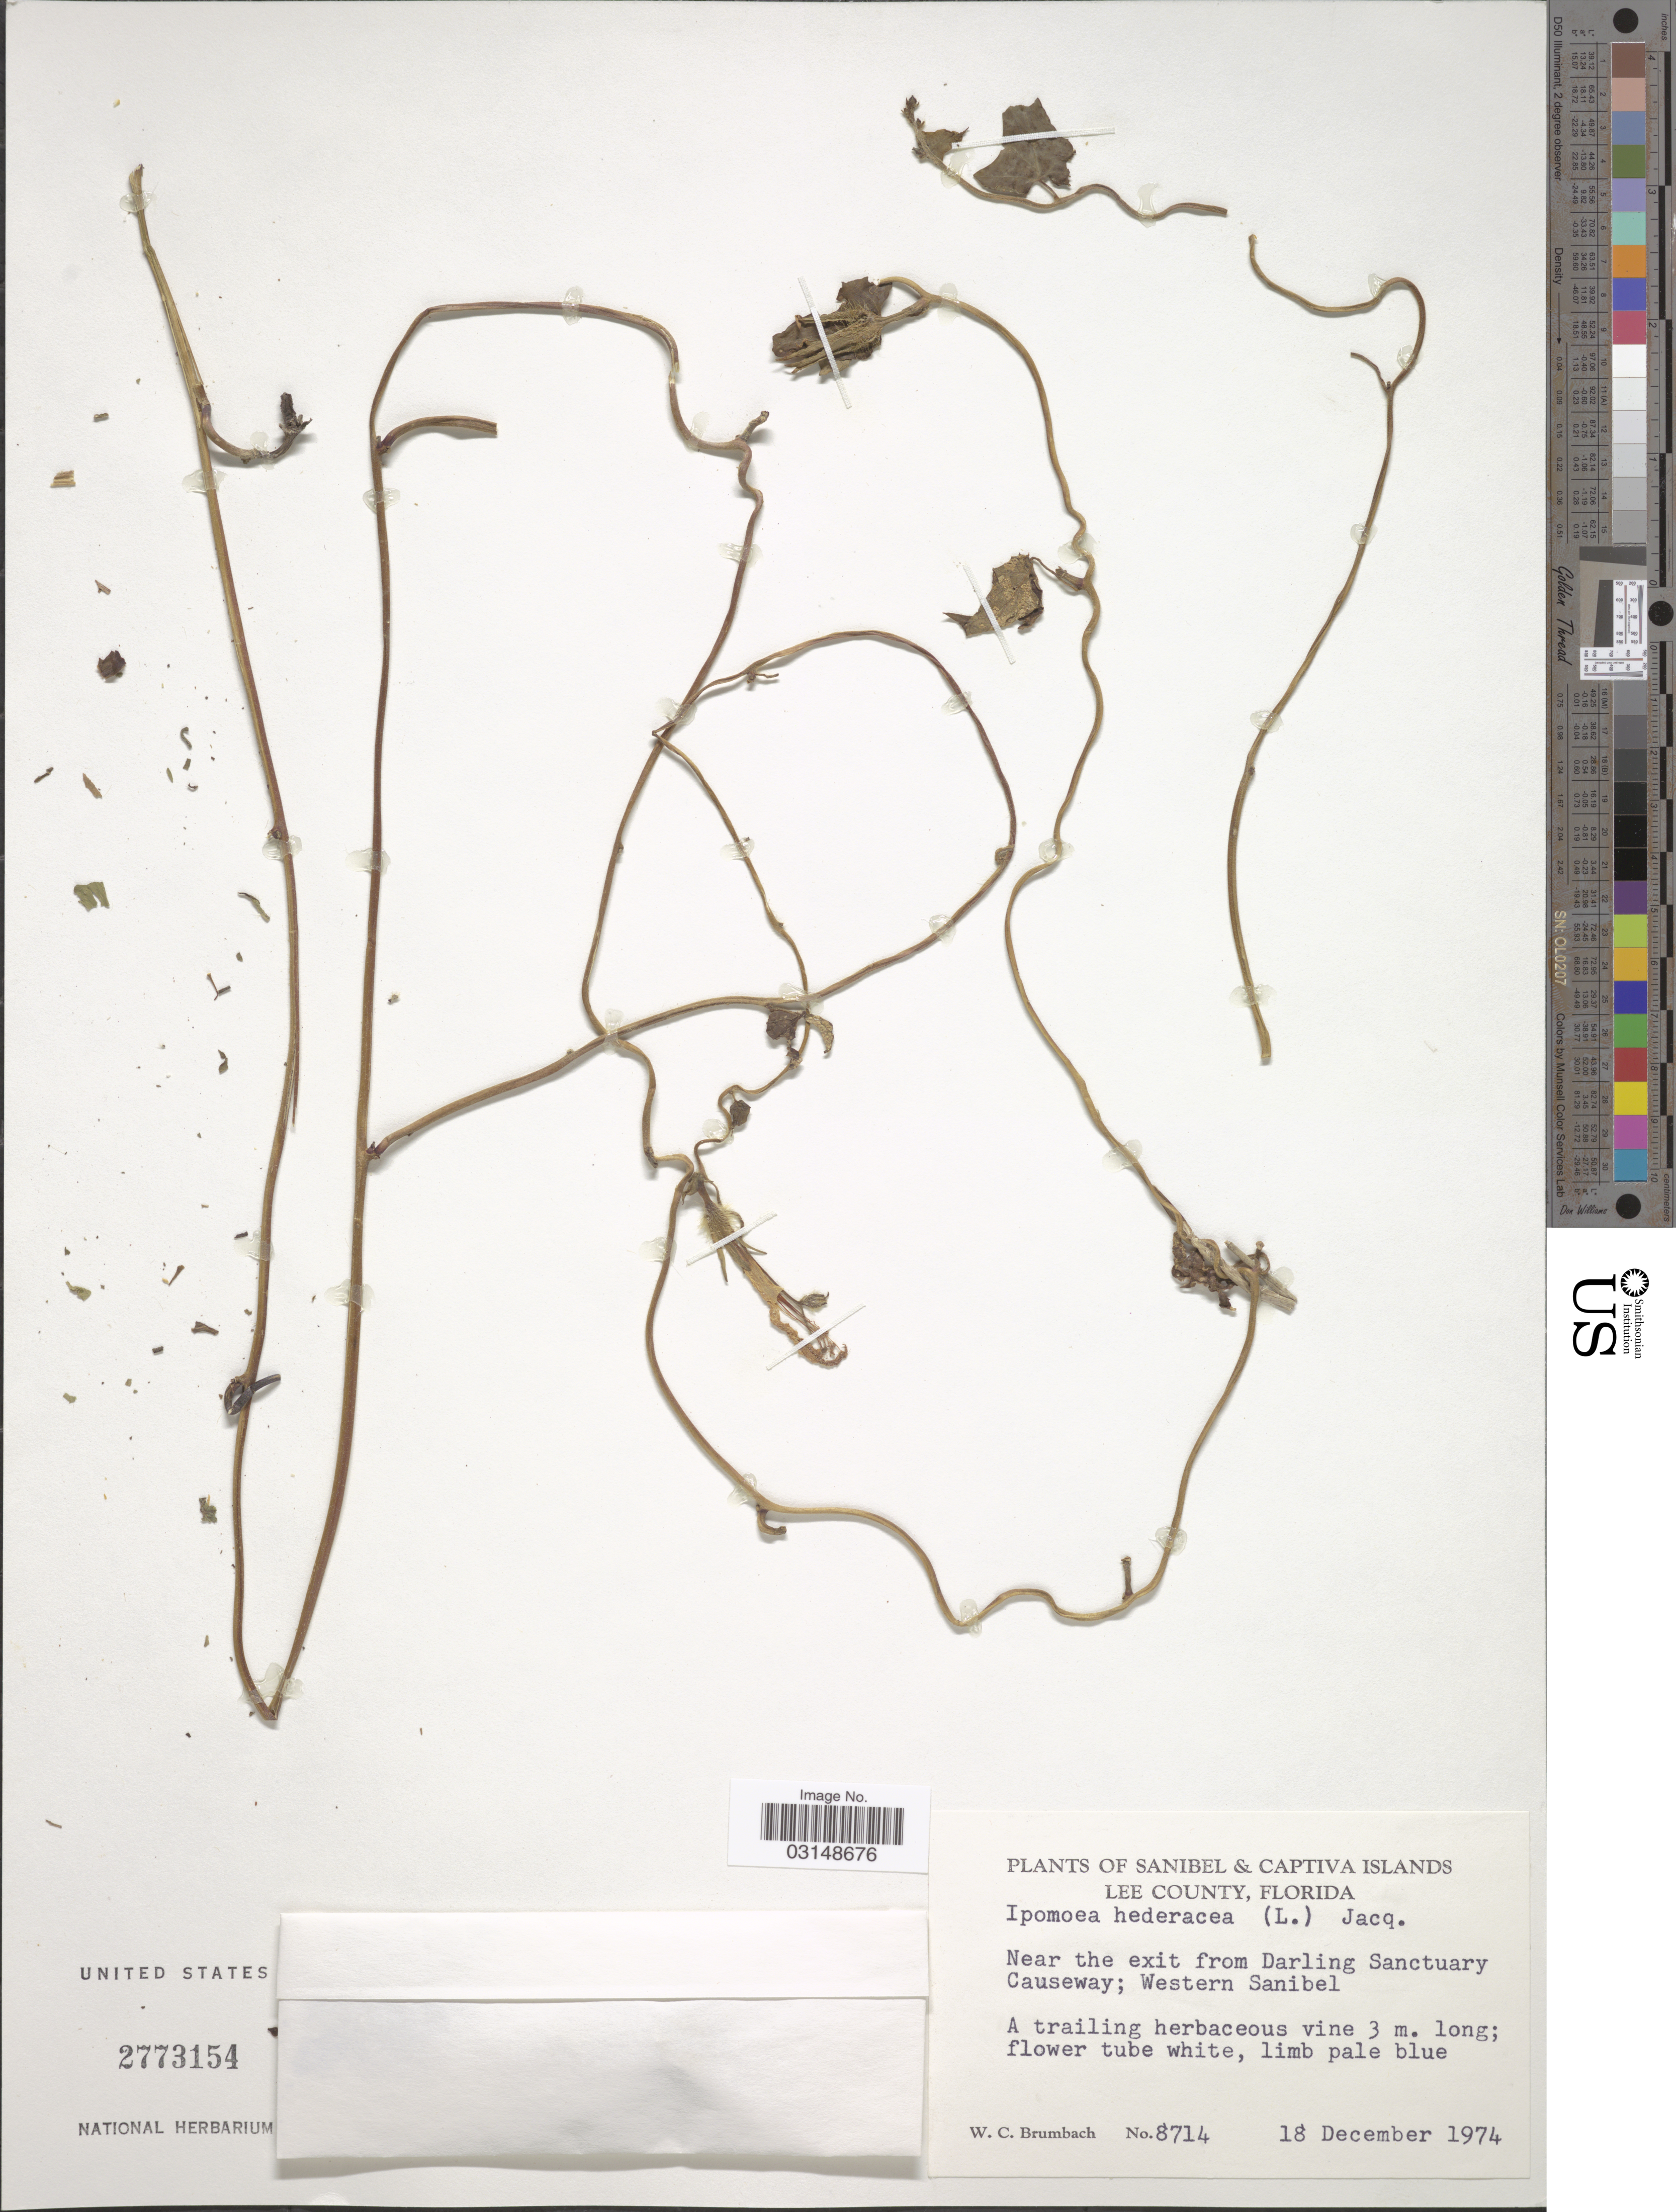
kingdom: Plantae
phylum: Tracheophyta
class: Magnoliopsida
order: Solanales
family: Convolvulaceae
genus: Ipomoea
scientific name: Ipomoea hederacea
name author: Jacq.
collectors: W. C. Brumbach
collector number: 8714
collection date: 1974-12-18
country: United States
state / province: Florida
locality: Sanibel & Captiva Islands, Lee County, Florida, Near the exit from Darling Sanctuary Causeway; Western Sanibel.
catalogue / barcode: US 2773154